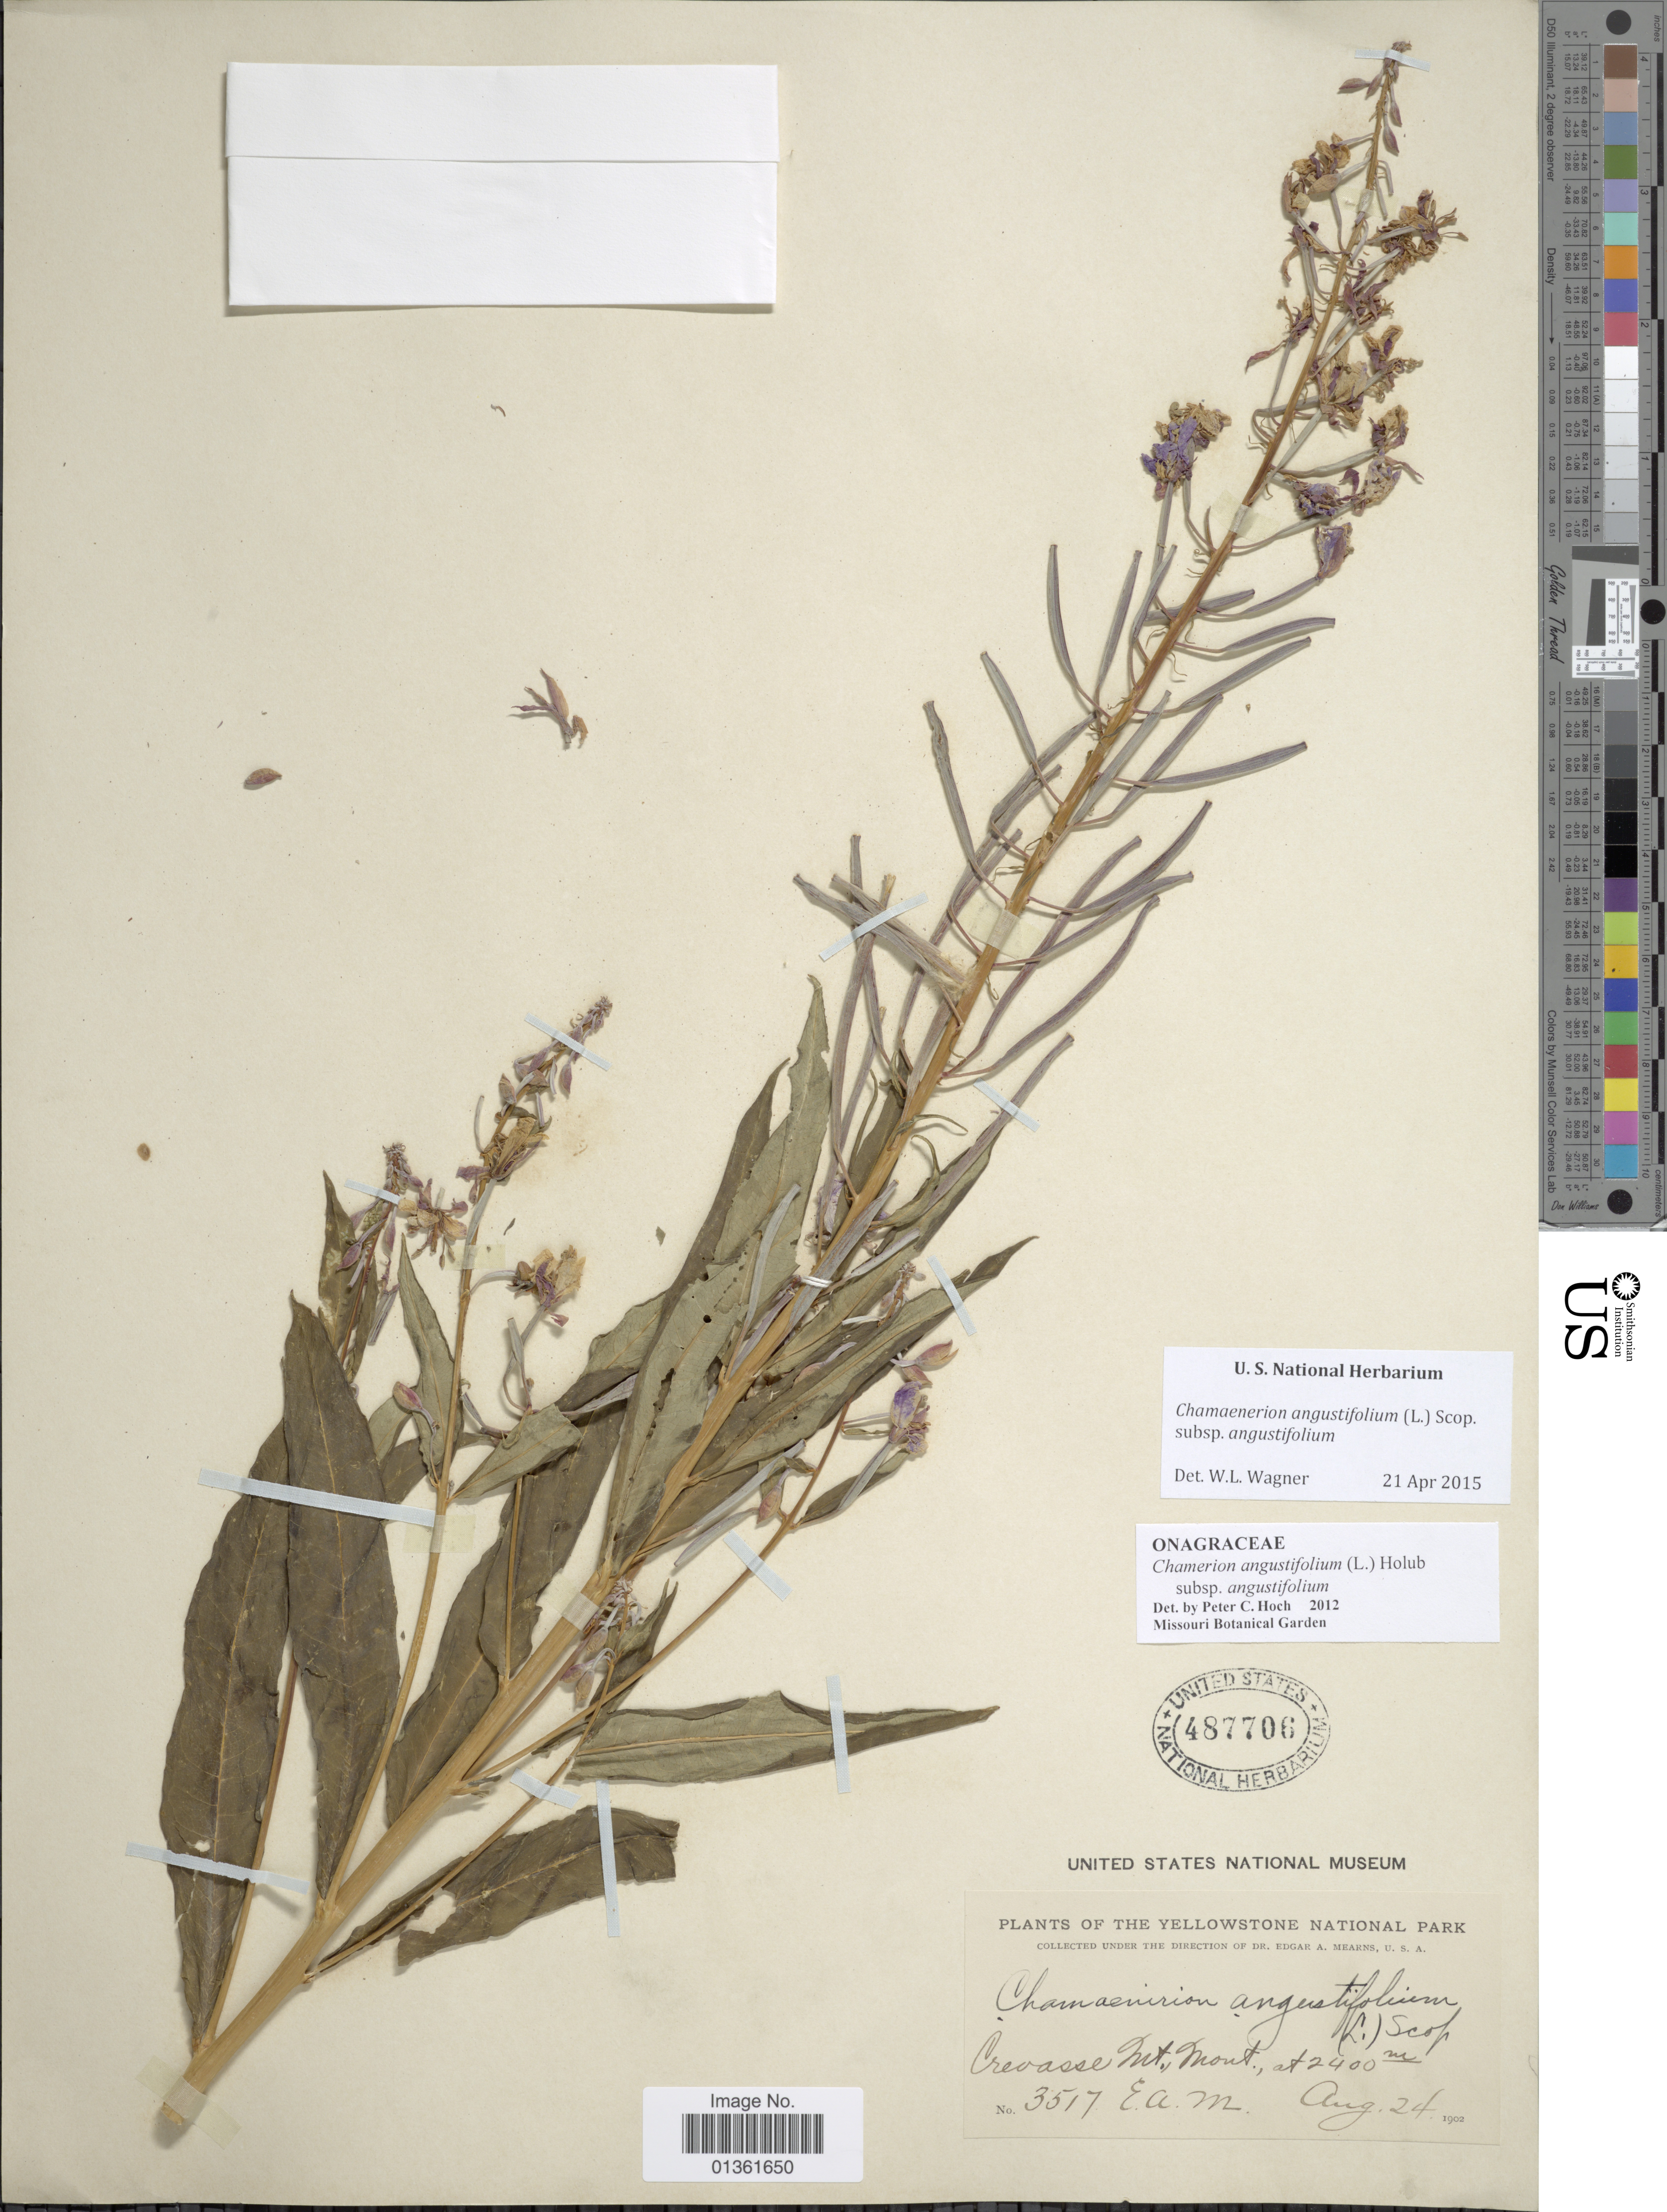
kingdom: Plantae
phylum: Tracheophyta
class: Magnoliopsida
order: Myrtales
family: Onagraceae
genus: Chamaenerion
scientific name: Chamaenerion angustifolium subsp. angustifolium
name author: (L.) Scop.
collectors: E. A. Mearns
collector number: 3517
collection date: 1902-08-24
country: United States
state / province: Montana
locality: Yellowstone National Park. Crevasse Mt.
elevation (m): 2400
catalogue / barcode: US 487706